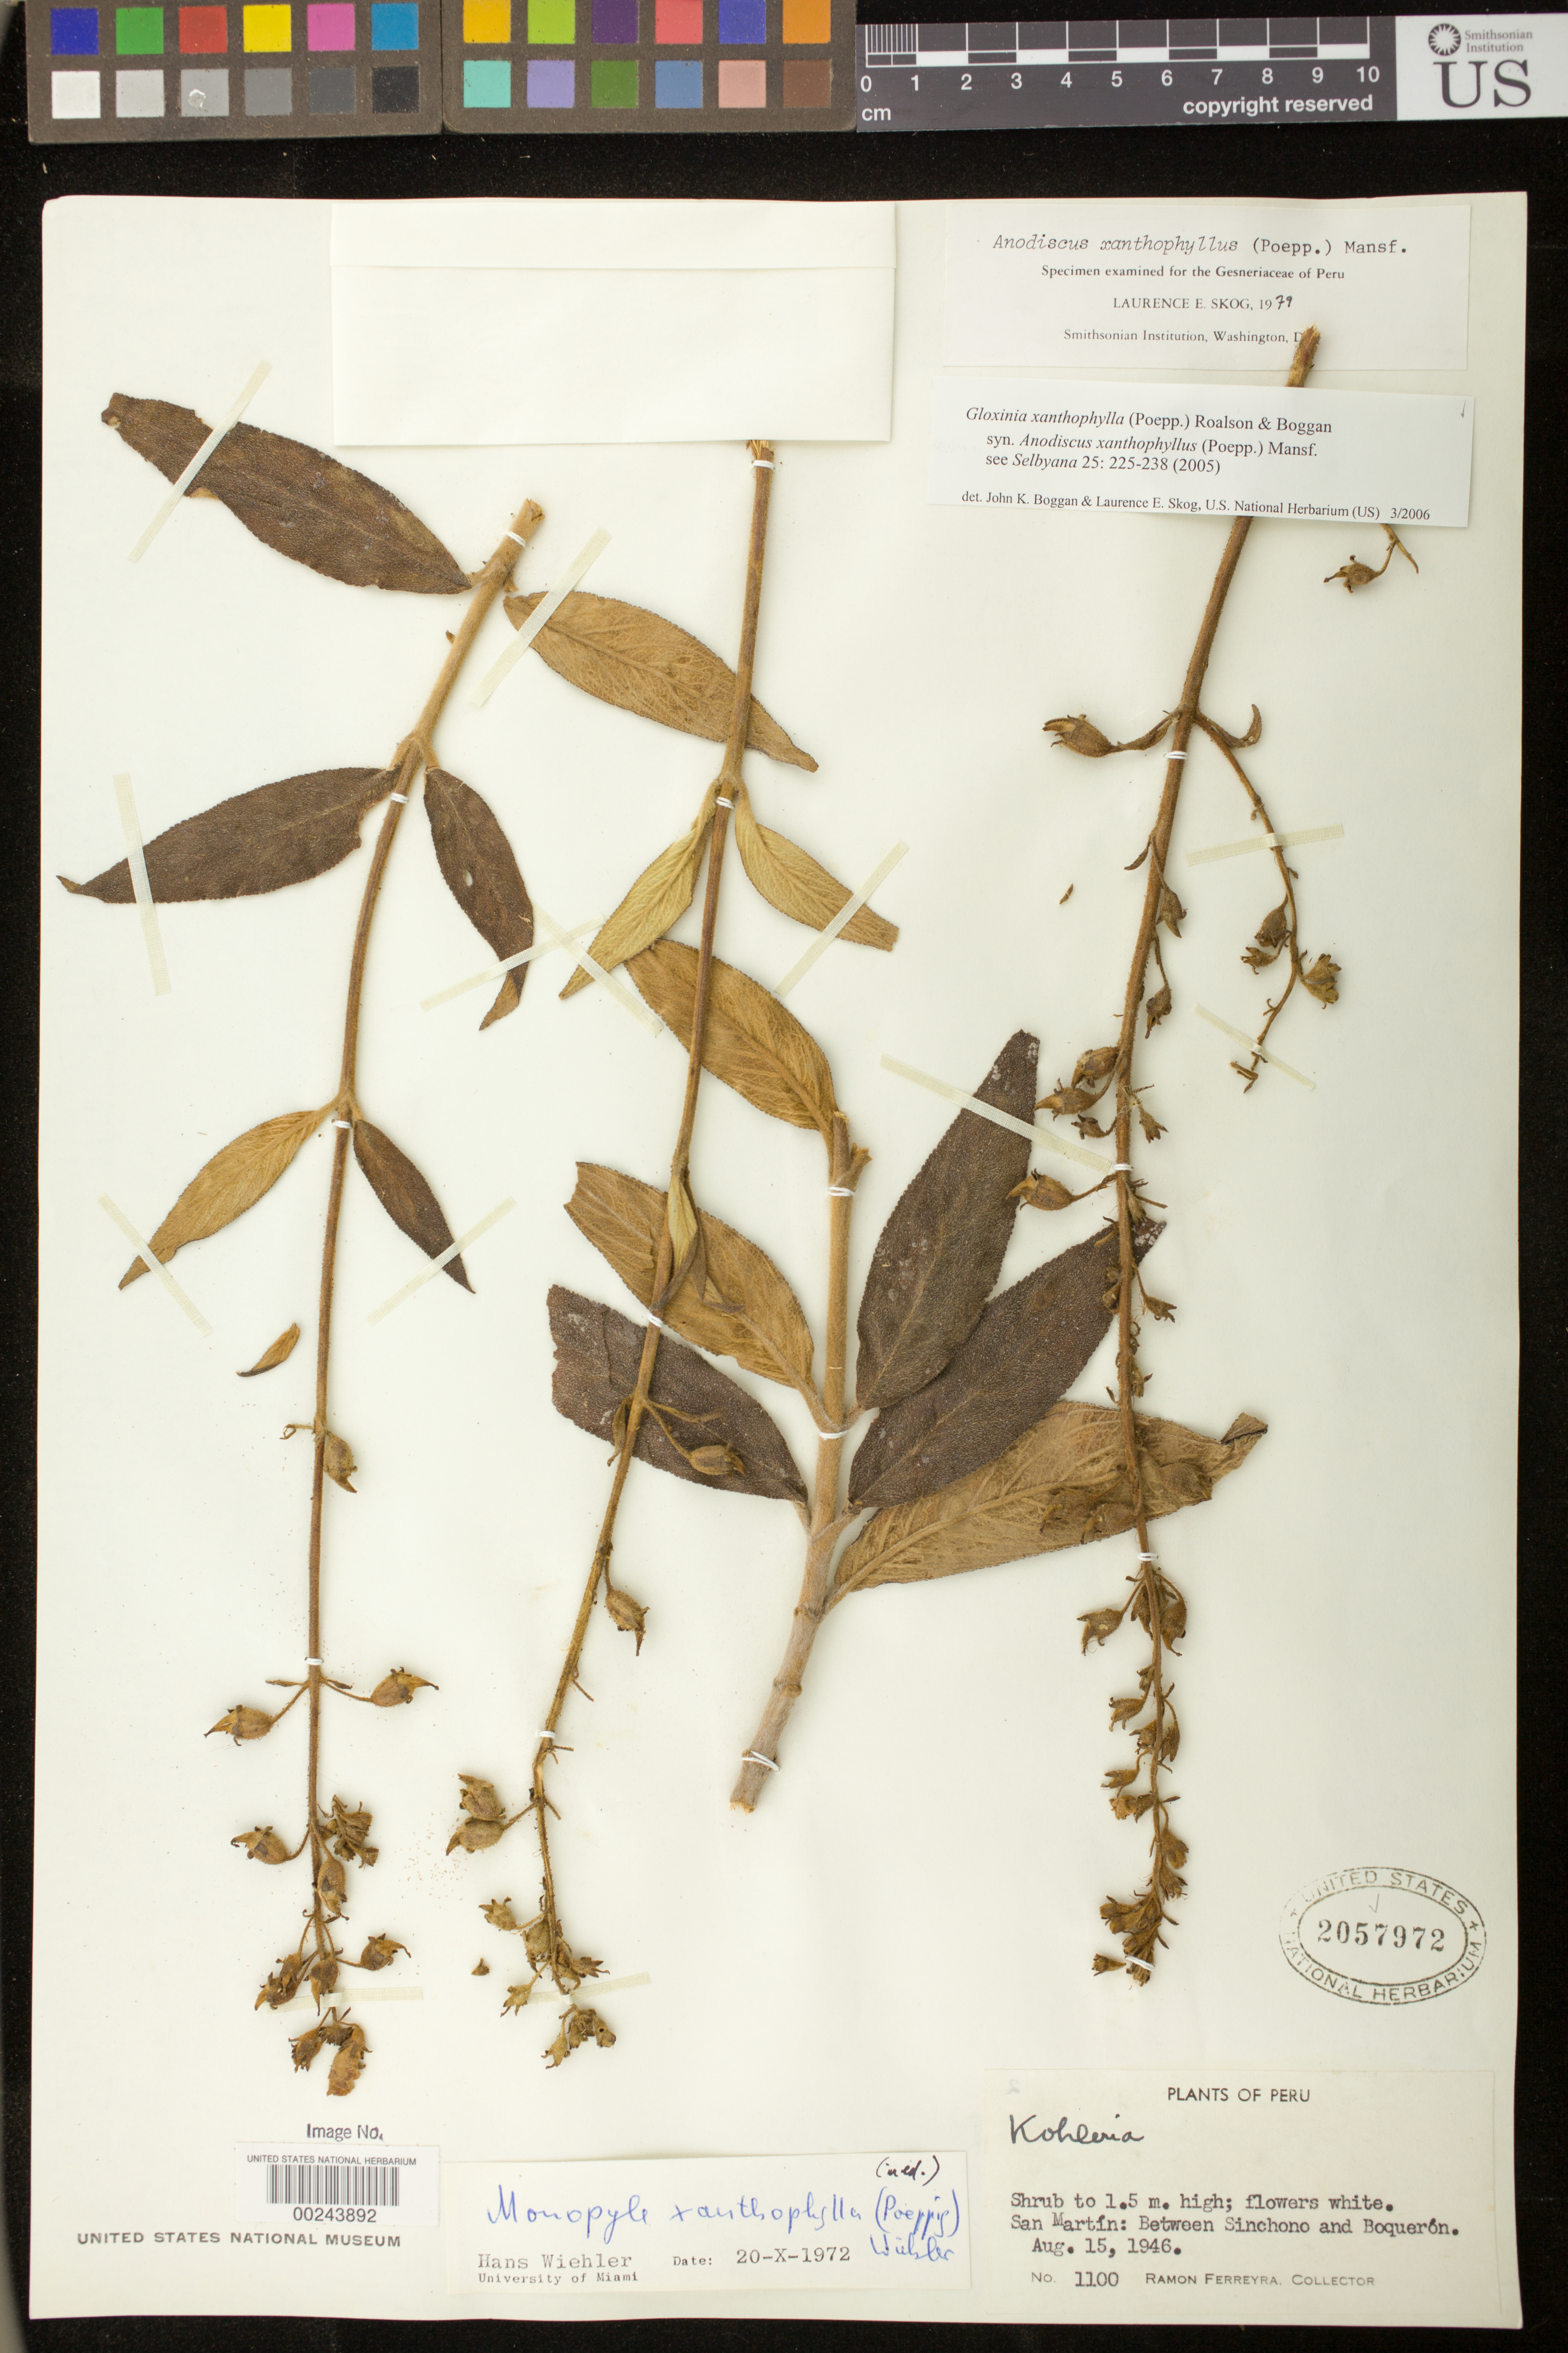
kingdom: Plantae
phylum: Tracheophyta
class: Magnoliopsida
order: Lamiales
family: Gesneriaceae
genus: Gloxinia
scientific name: Gloxinia xanthophylla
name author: (Poepp.) Roalson & Boggan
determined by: Boggan, J. K.; Skog, L. E.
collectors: R. A. Ferreyra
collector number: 1100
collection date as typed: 15 Aug 1946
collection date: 1946-08-15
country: Peru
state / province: San Martín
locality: Between Sinchono and Boqueron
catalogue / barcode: US 2057972